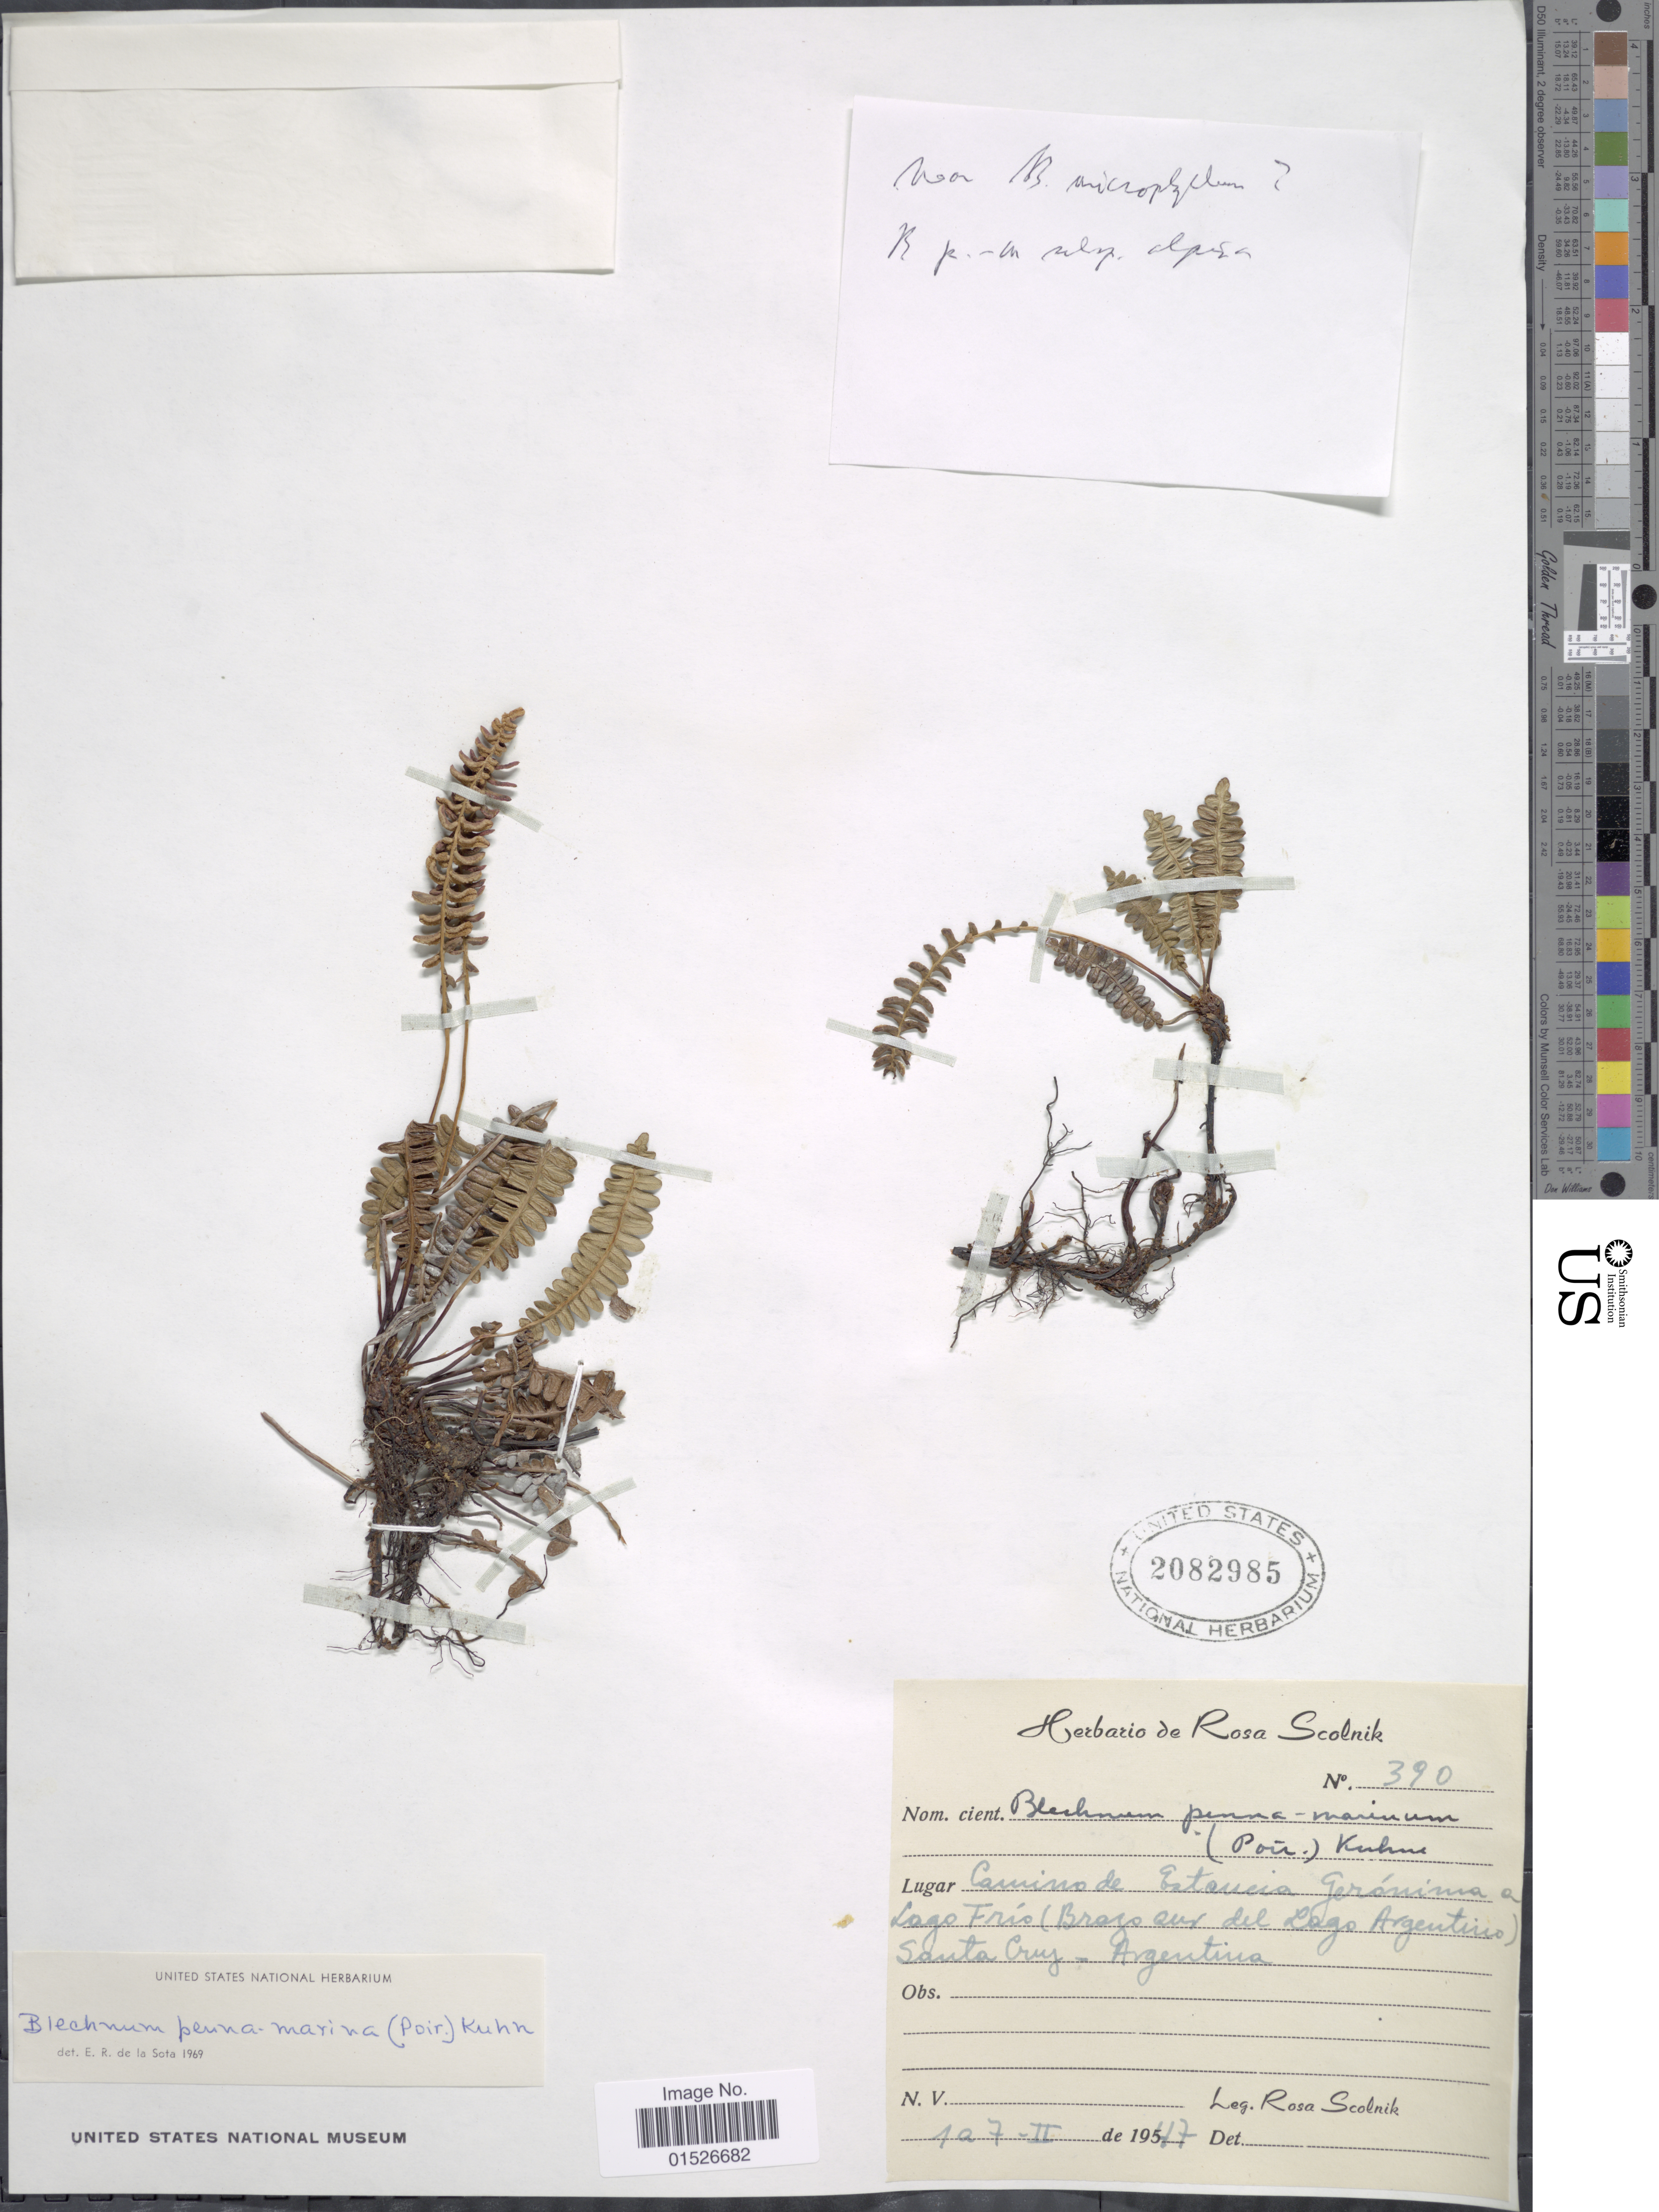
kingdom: Plantae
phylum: Tracheophyta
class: Polypodiopsida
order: Polypodiales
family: Blechnaceae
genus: Blechnum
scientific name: Blechnum penna-marina subsp. alpina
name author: T.C. Chambers & P. A. Farrant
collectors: R. Scolnik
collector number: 390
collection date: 1947-02-07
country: Argentina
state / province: Santa Cruz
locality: Camino de Estancia Geronima a Lago Frio ( Brajo au del Lago Argentina)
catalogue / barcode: US 2082985